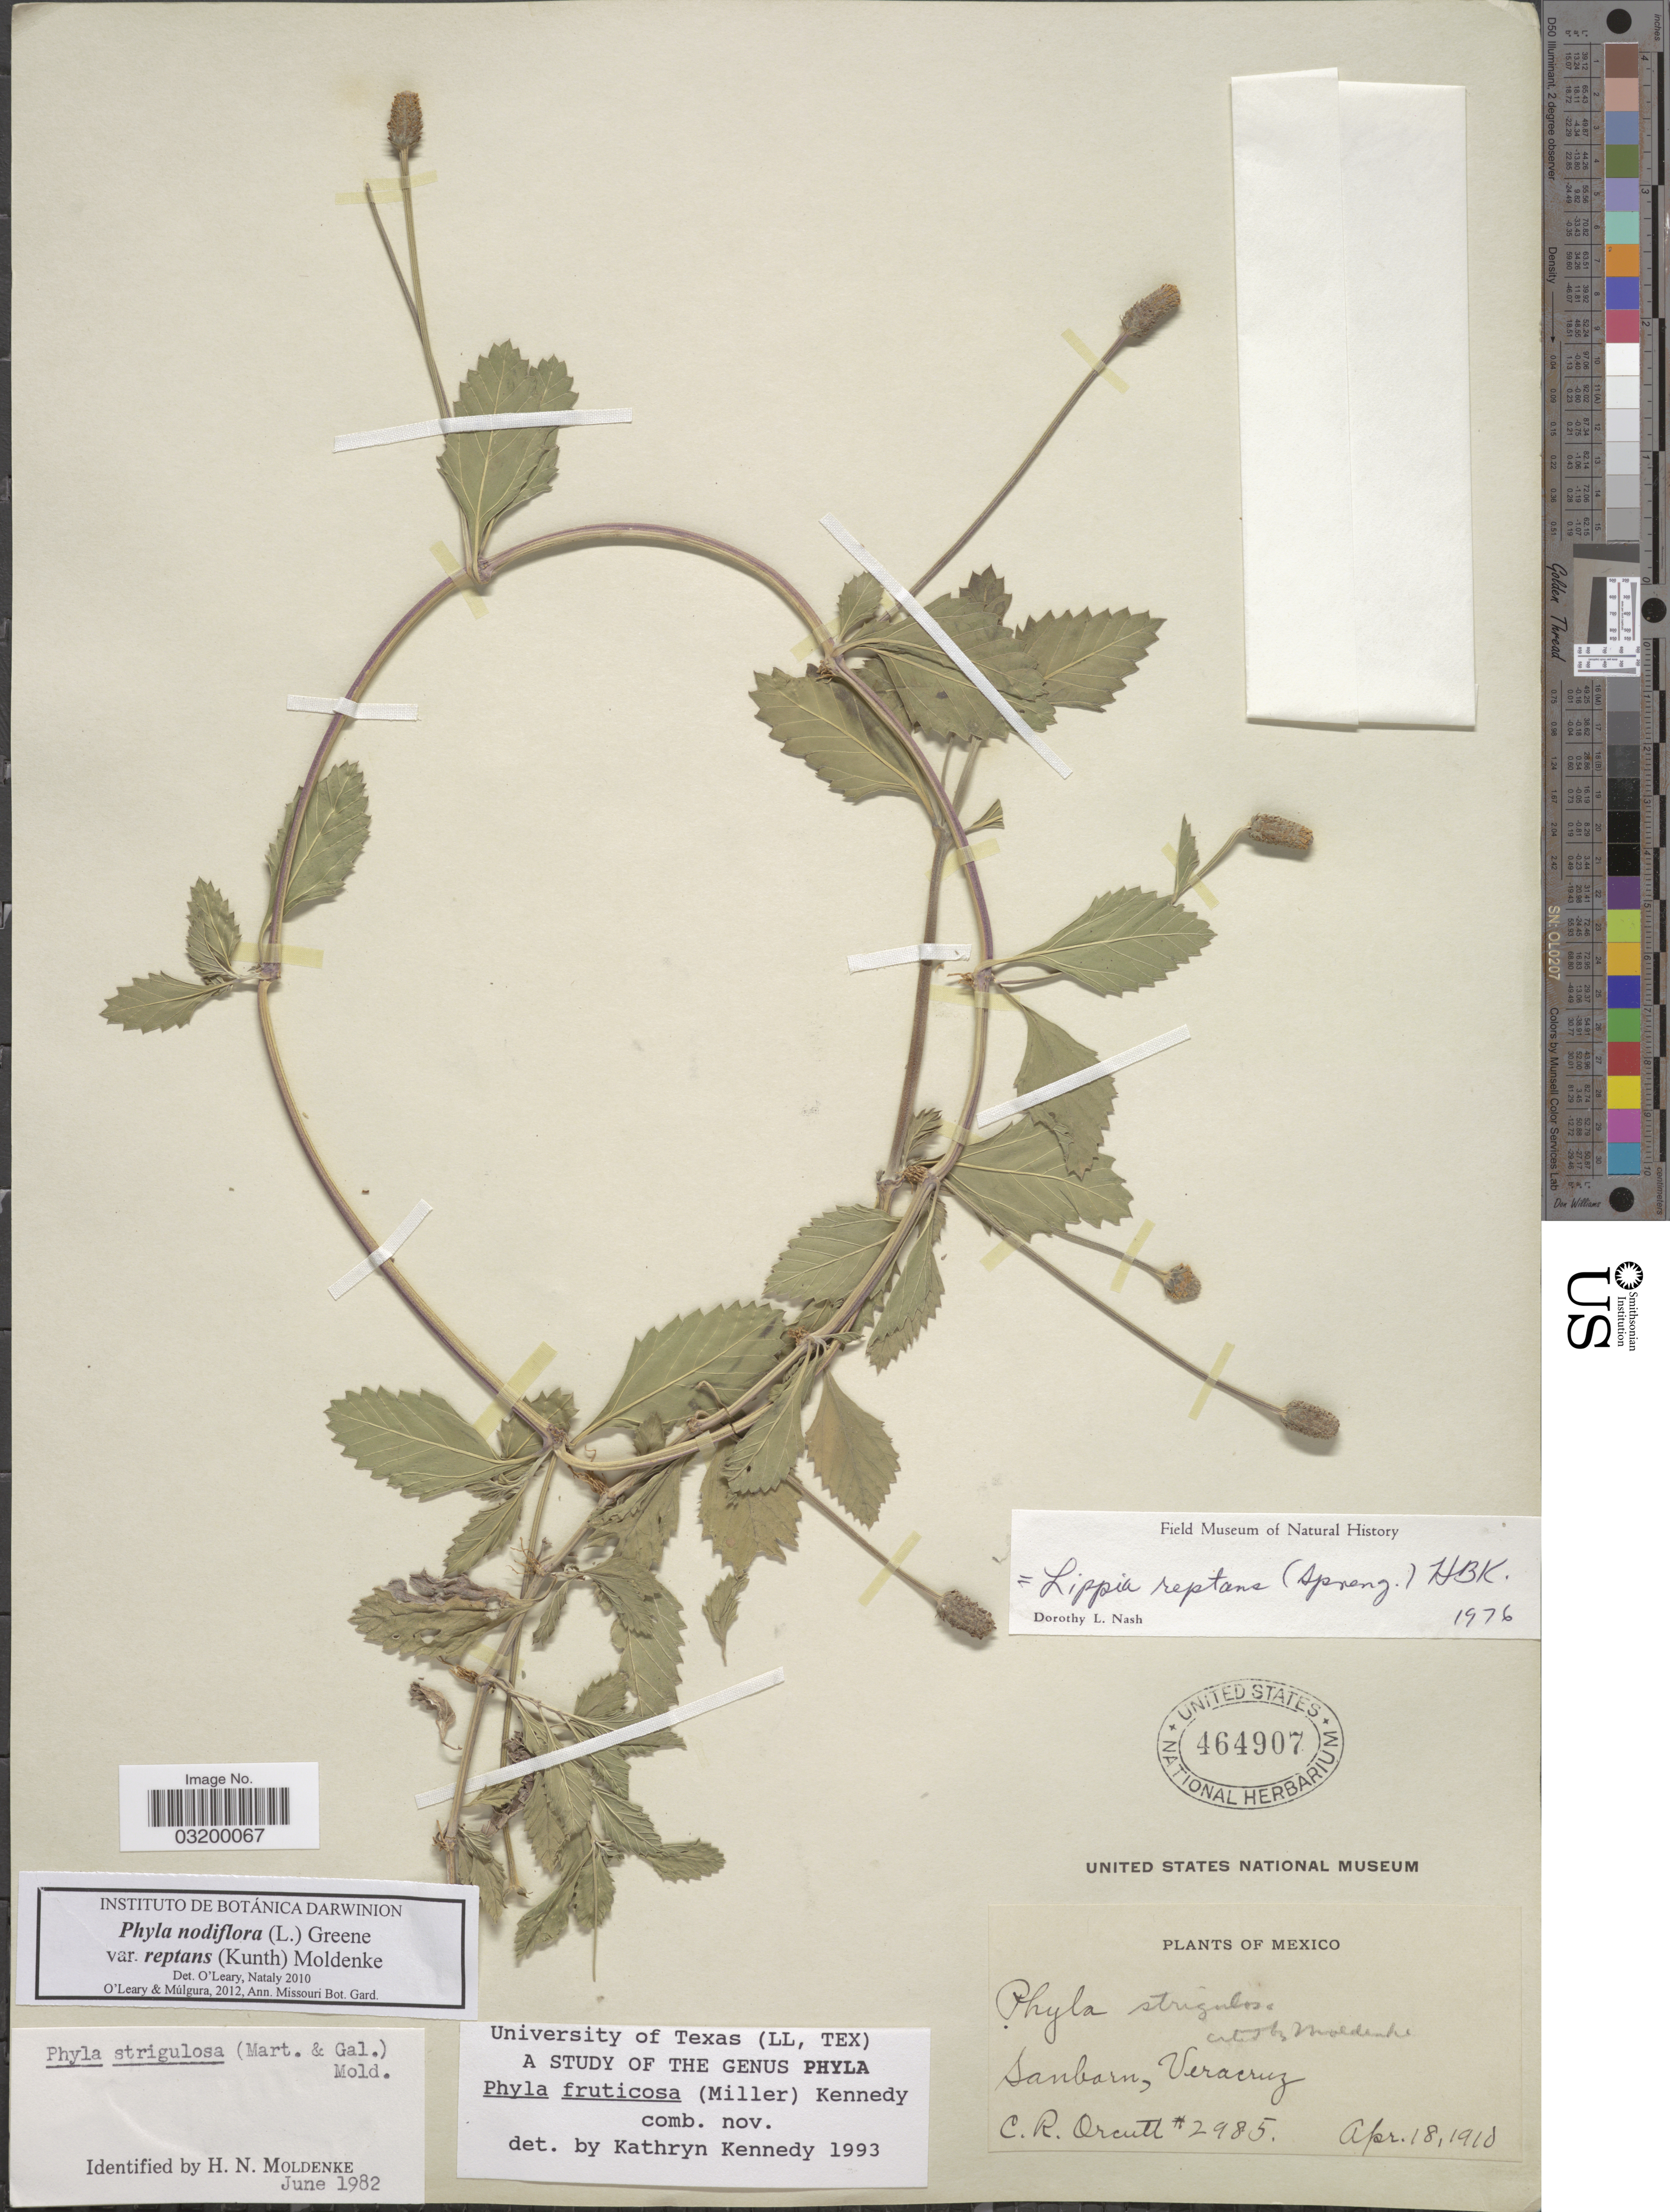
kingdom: Plantae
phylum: Tracheophyta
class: Magnoliopsida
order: Lamiales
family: Verbenaceae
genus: Phyla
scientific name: Phyla nodiflora var. reptans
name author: (Kunth) Moldenke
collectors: C. R. Orcutt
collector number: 2985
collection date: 1910-04-18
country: Mexico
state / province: Veracruz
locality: Sanbarn, Vera Cruz.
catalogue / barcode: US 464907